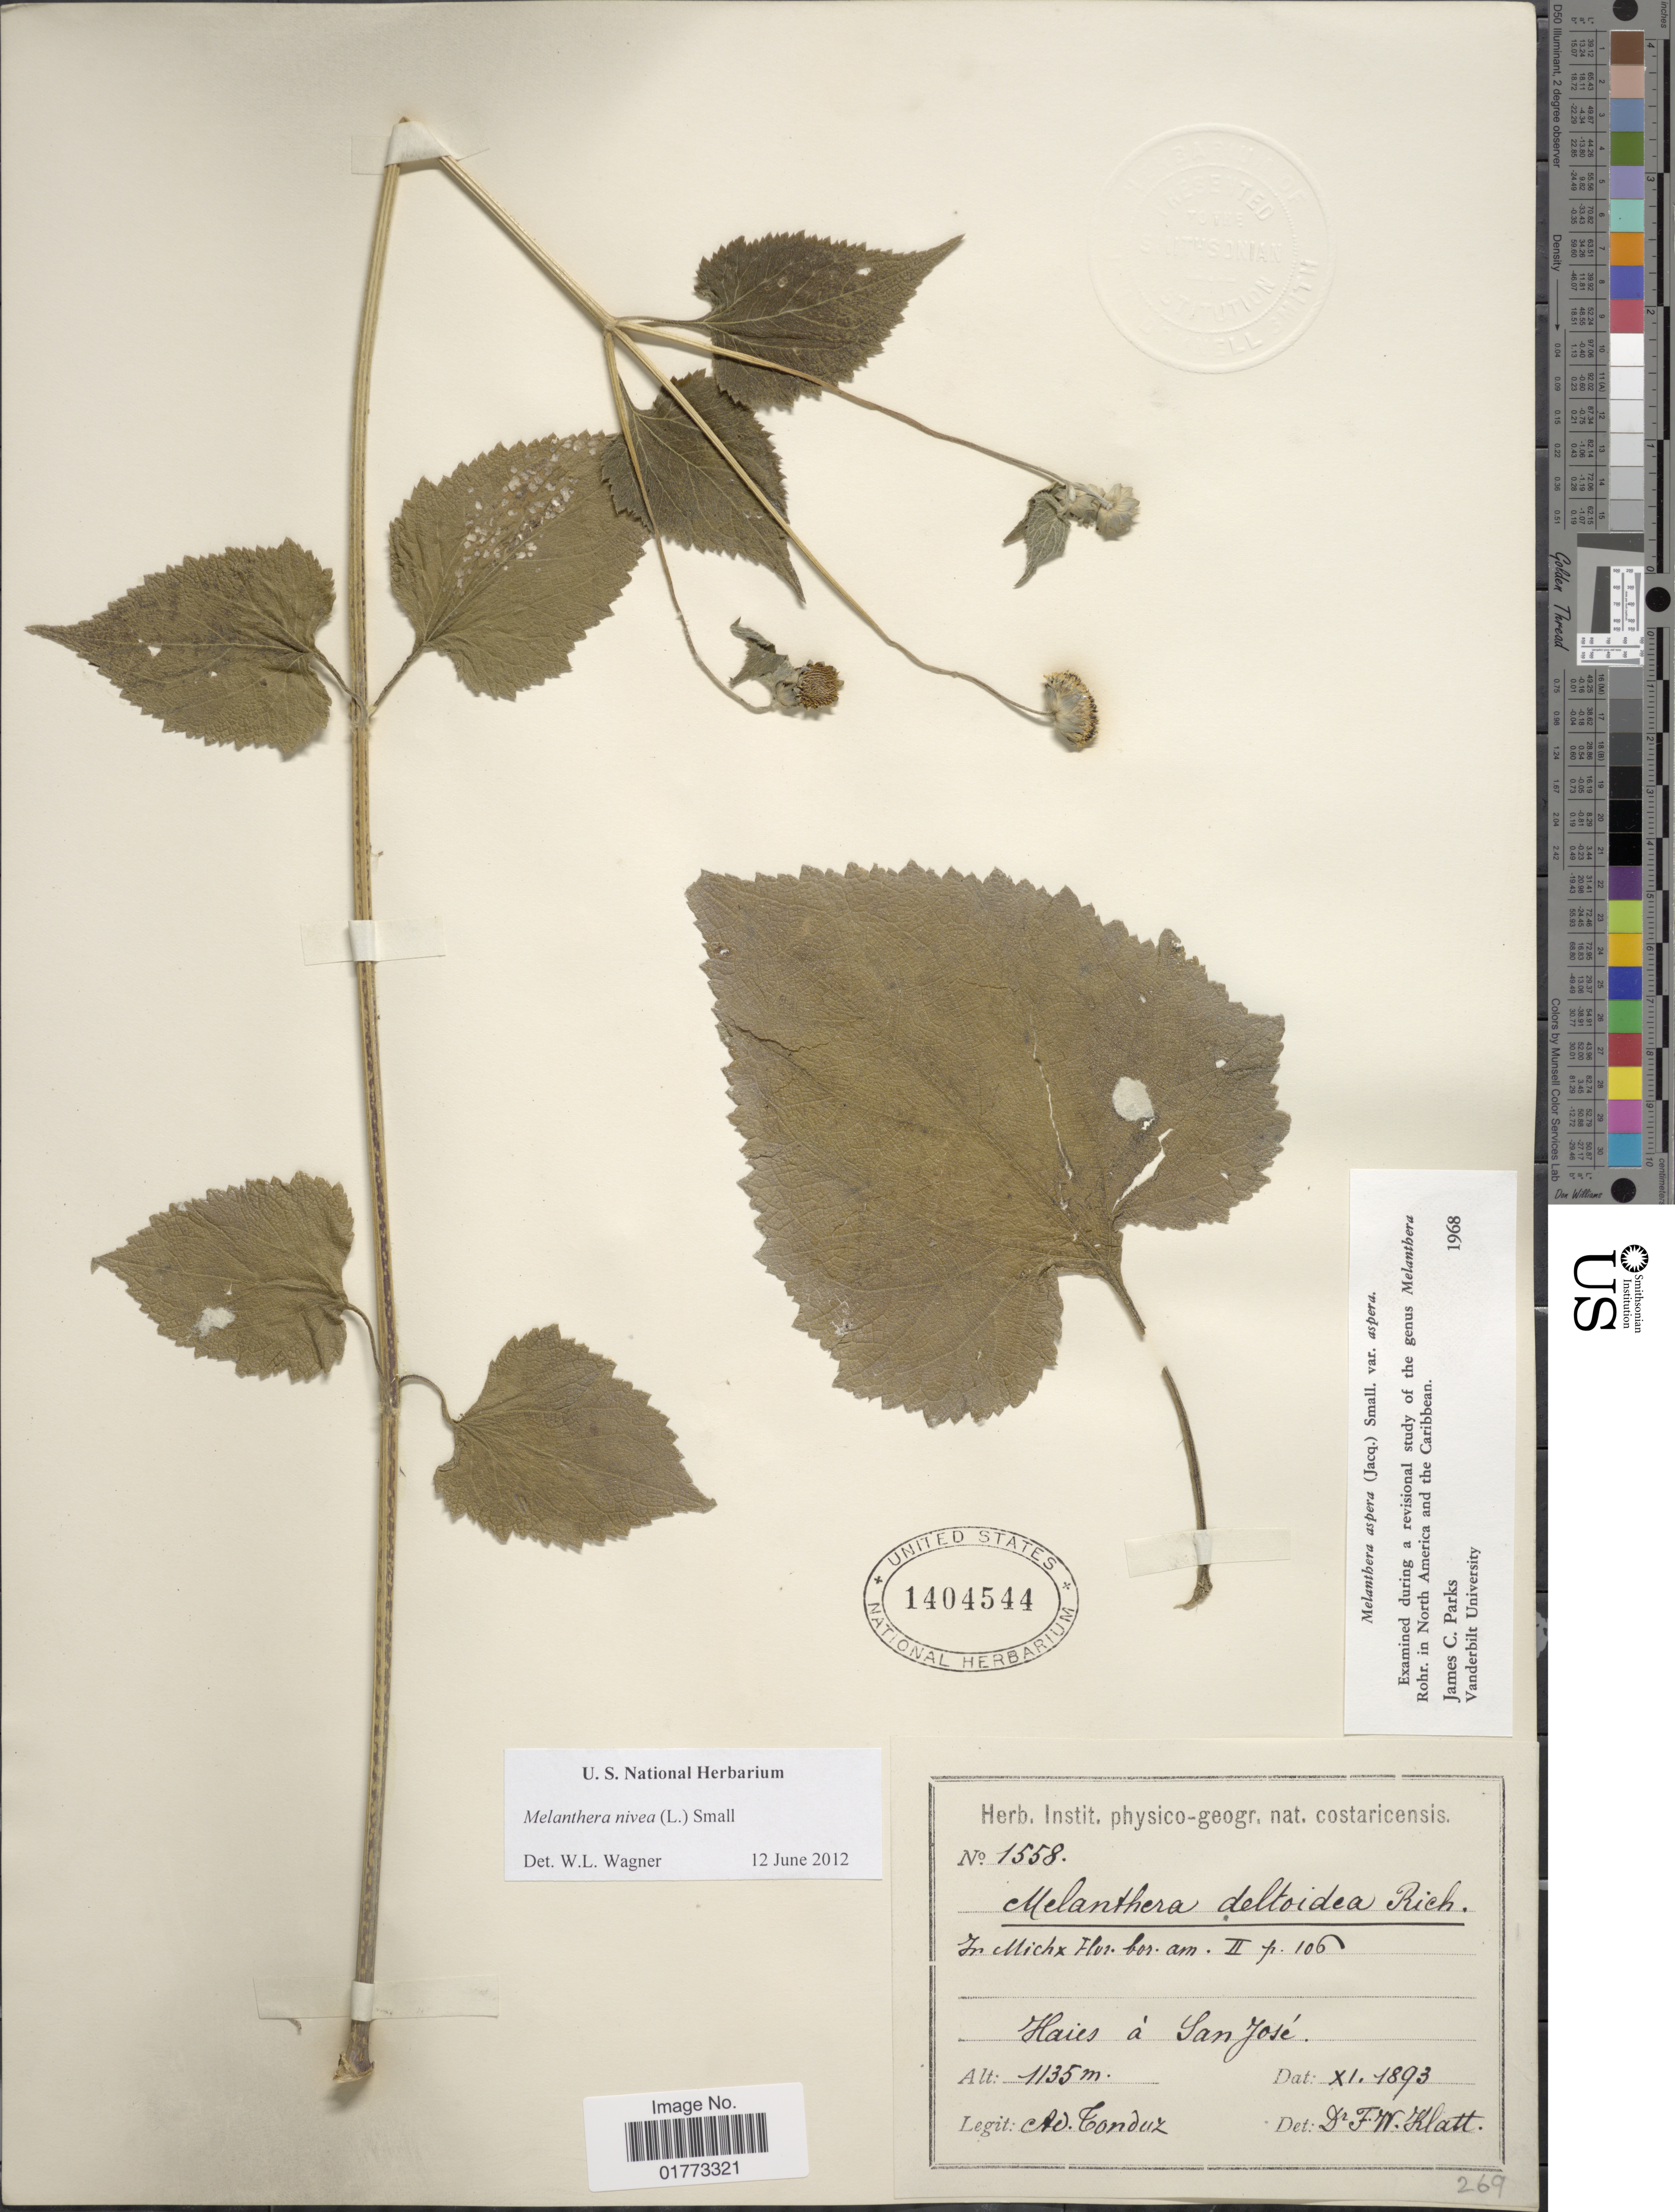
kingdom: Plantae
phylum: Tracheophyta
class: Magnoliopsida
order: Asterales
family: Asteraceae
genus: Melanthera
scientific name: Melanthera nivea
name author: (L.) Small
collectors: A. Tonduz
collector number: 1558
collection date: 1893-11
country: Costa Rica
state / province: San José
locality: Haies á San José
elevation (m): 1135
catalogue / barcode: US 1404544